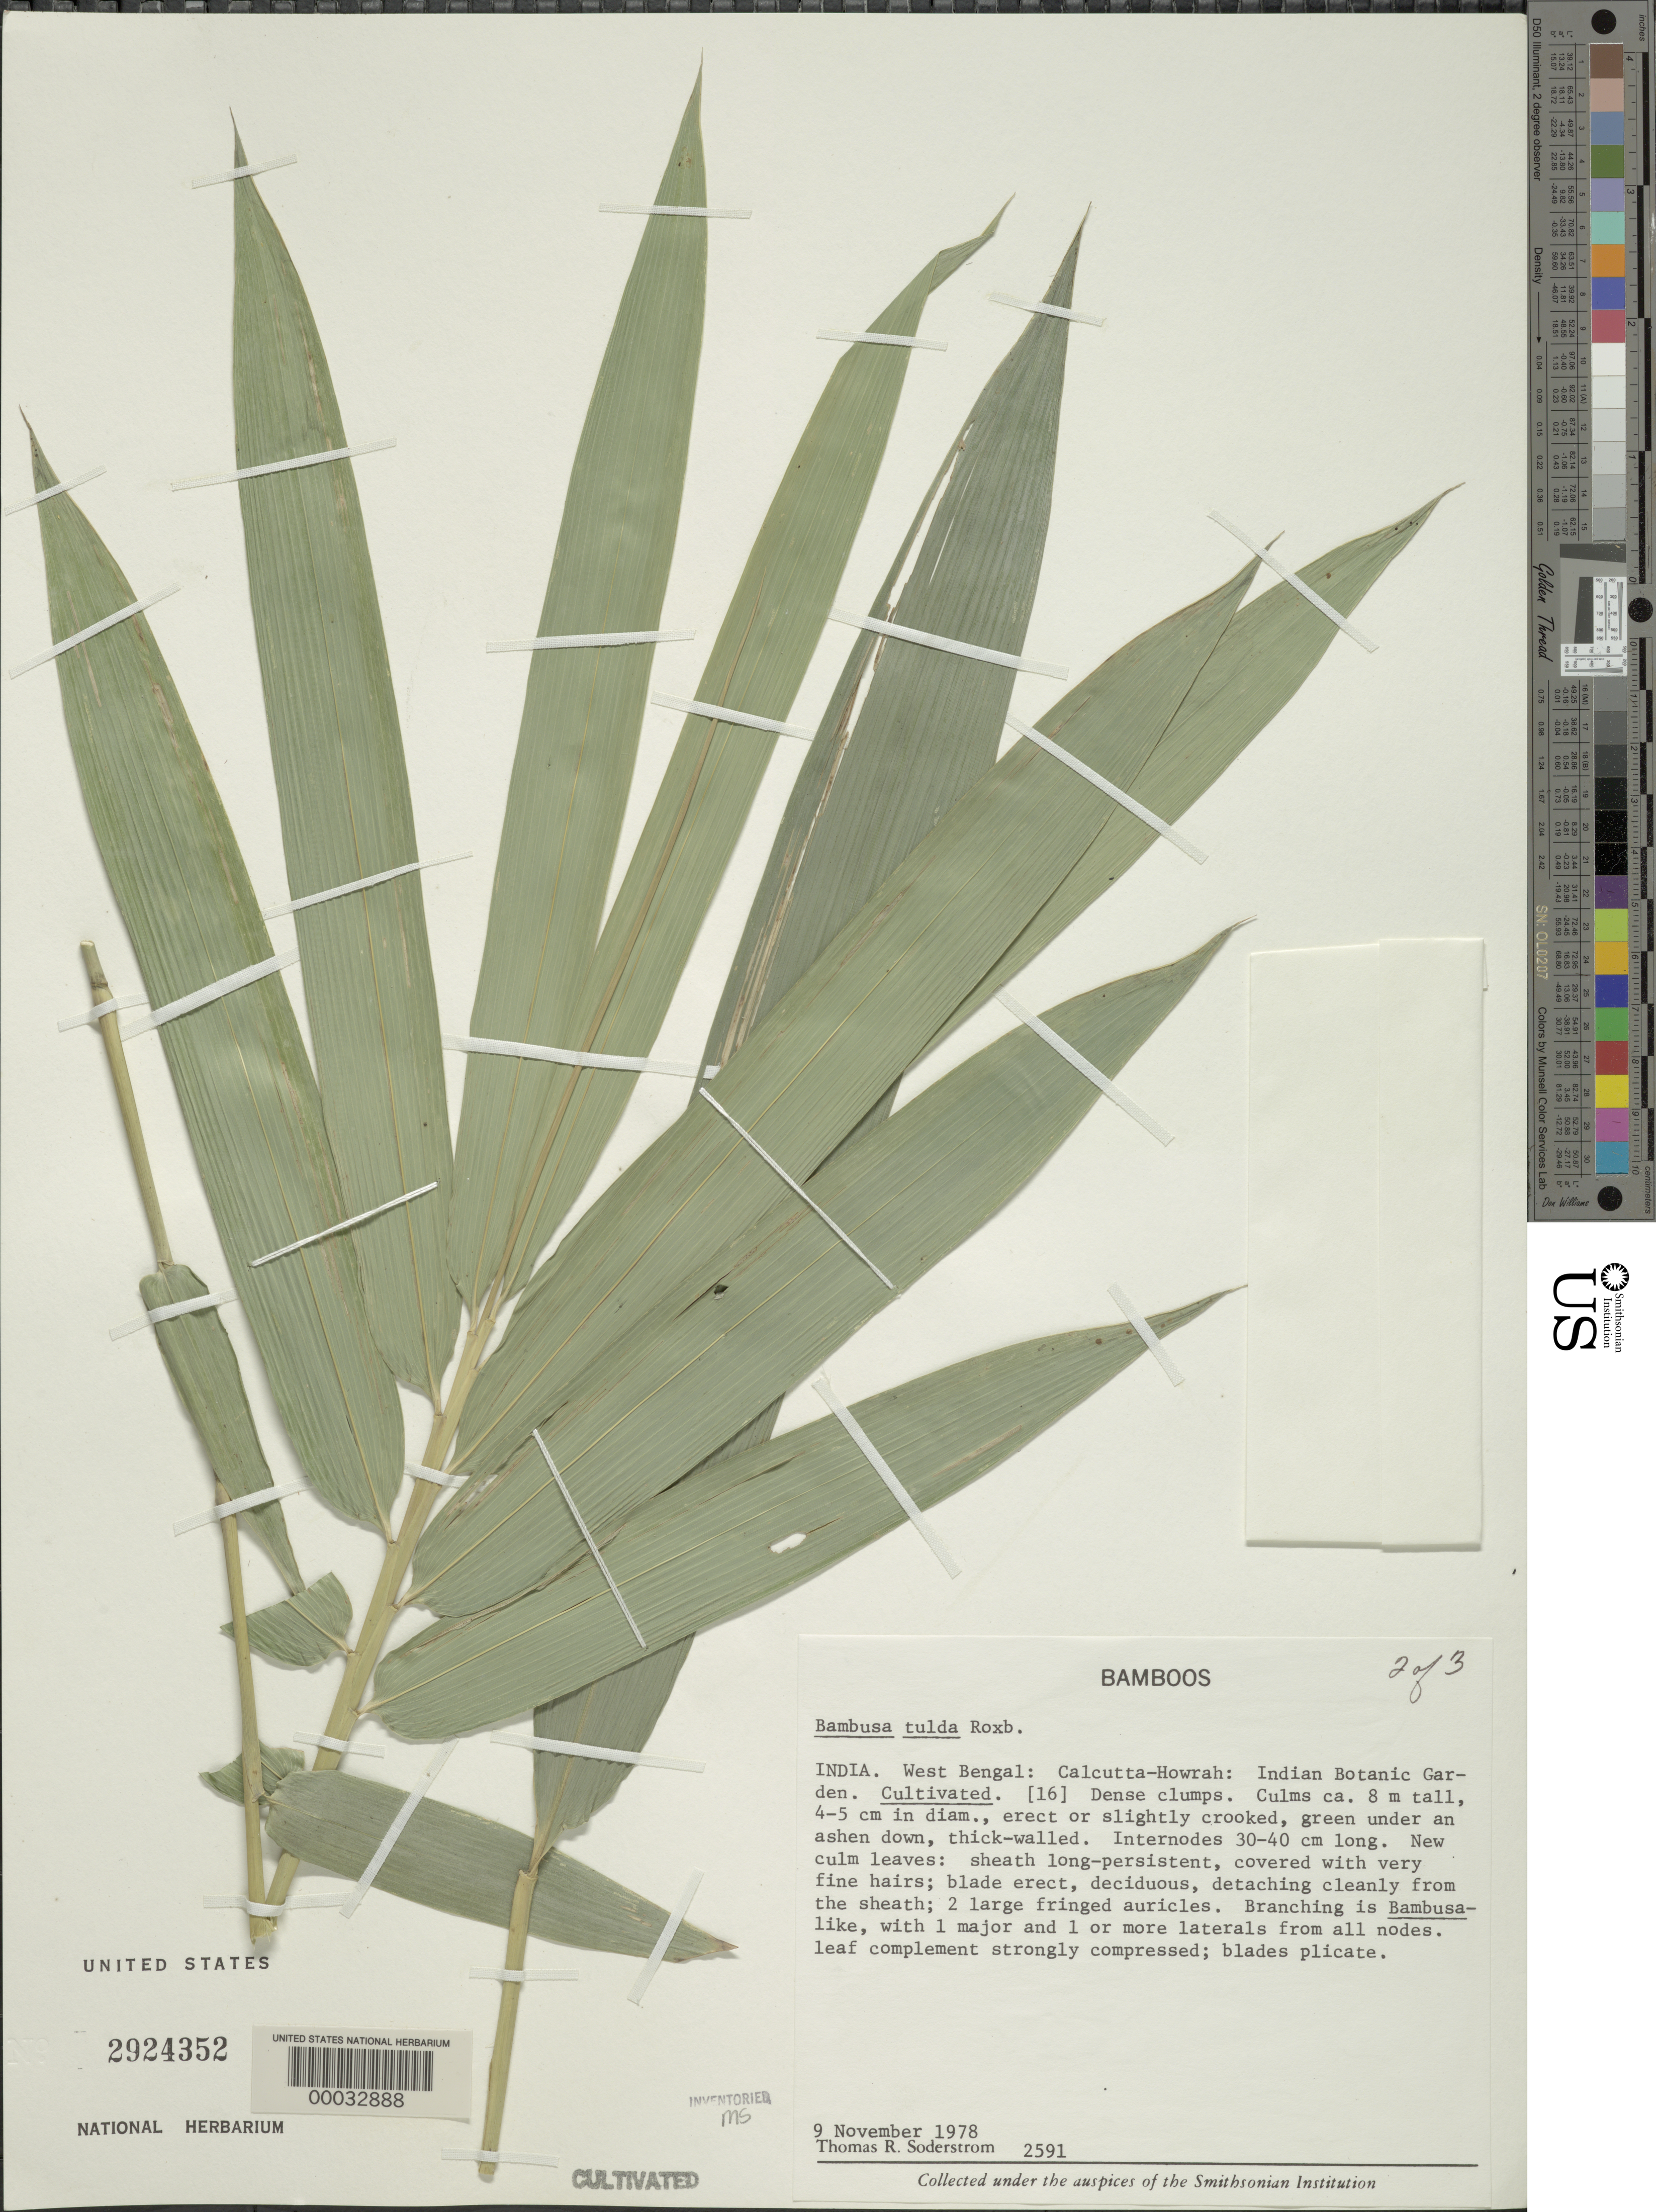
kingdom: Plantae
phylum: Tracheophyta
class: Liliopsida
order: Poales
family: Poaceae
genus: Bambusa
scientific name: Bambusa tulda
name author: Roxb.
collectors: T. R. Soderstrom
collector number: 2591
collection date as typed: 09 Nov 1978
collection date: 1978-11-09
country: India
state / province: West Bengal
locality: Indian botanical garden-calcutta, howrah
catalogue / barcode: US 2924352